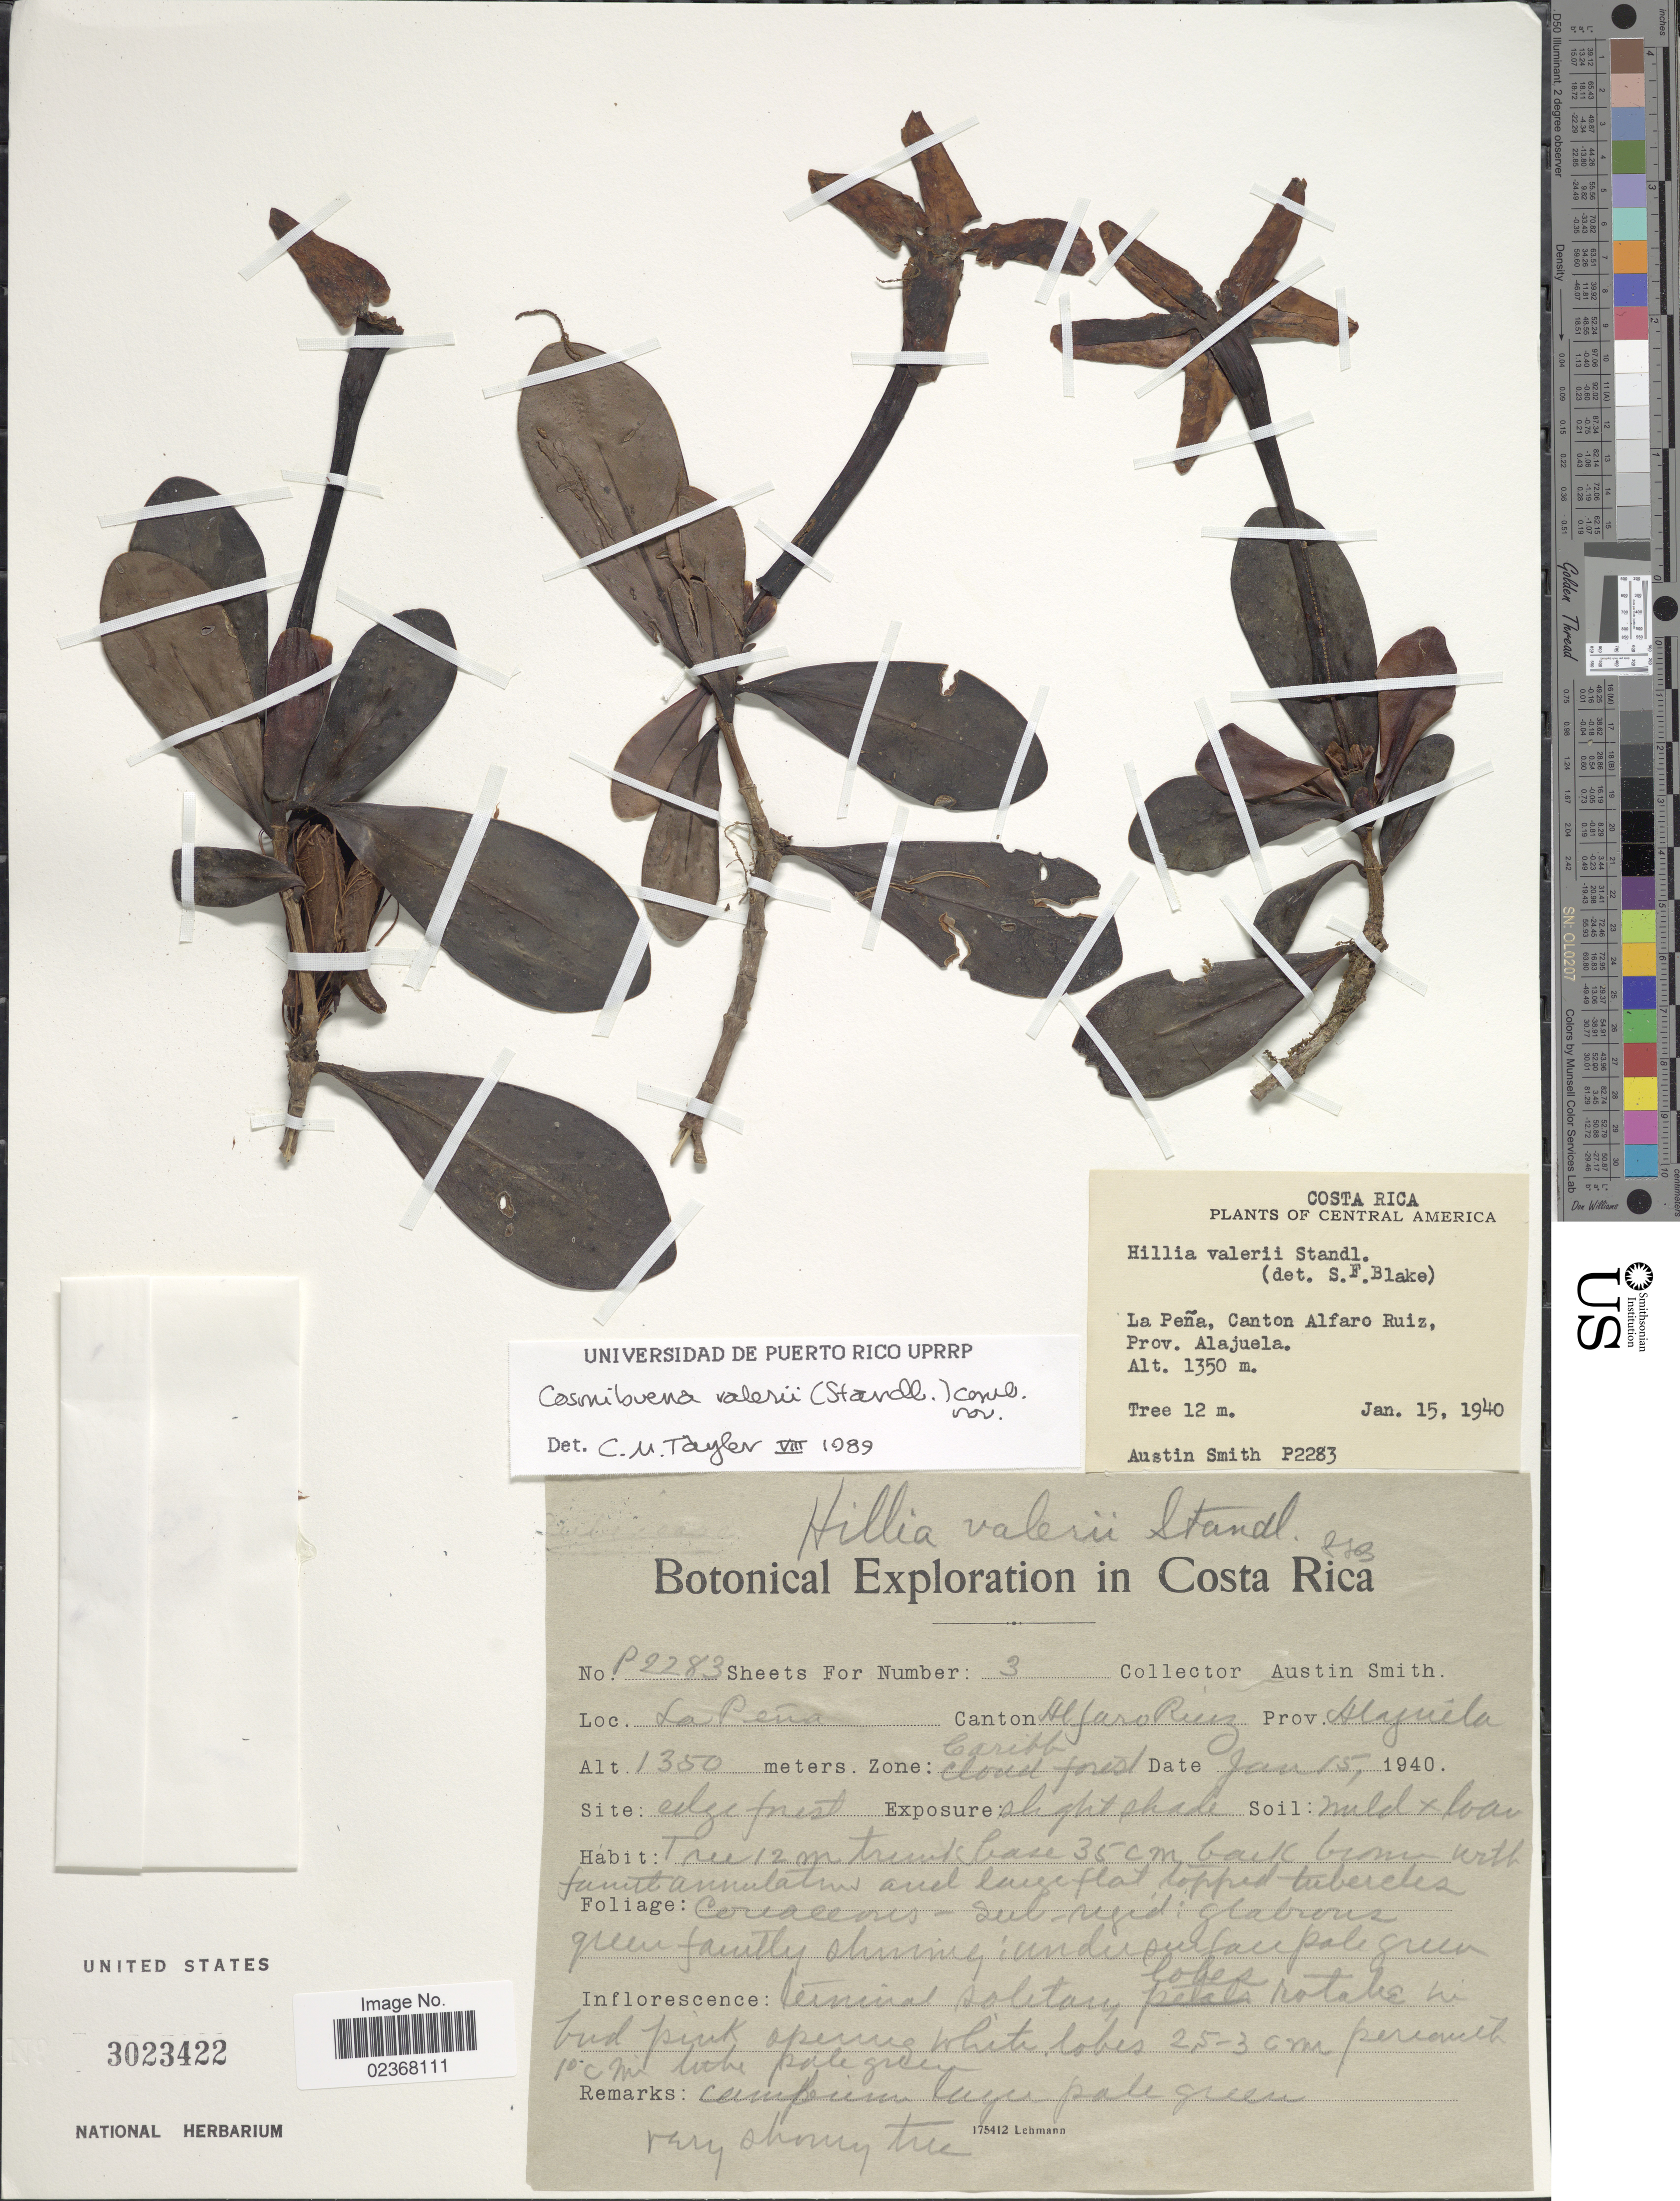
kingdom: Plantae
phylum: Tracheophyta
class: Magnoliopsida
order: Gentianales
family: Rubiaceae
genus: Cosmibuena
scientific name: Cosmibuena valerioi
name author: (Standl.) C.M. Taylor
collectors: Aust P. Smith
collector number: P2283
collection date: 1940-01-15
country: Costa Rica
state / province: Alajuela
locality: La Pena, Canton Alfaro Ruiz, Prov. Alajuela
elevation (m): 1350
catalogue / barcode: US 3023422